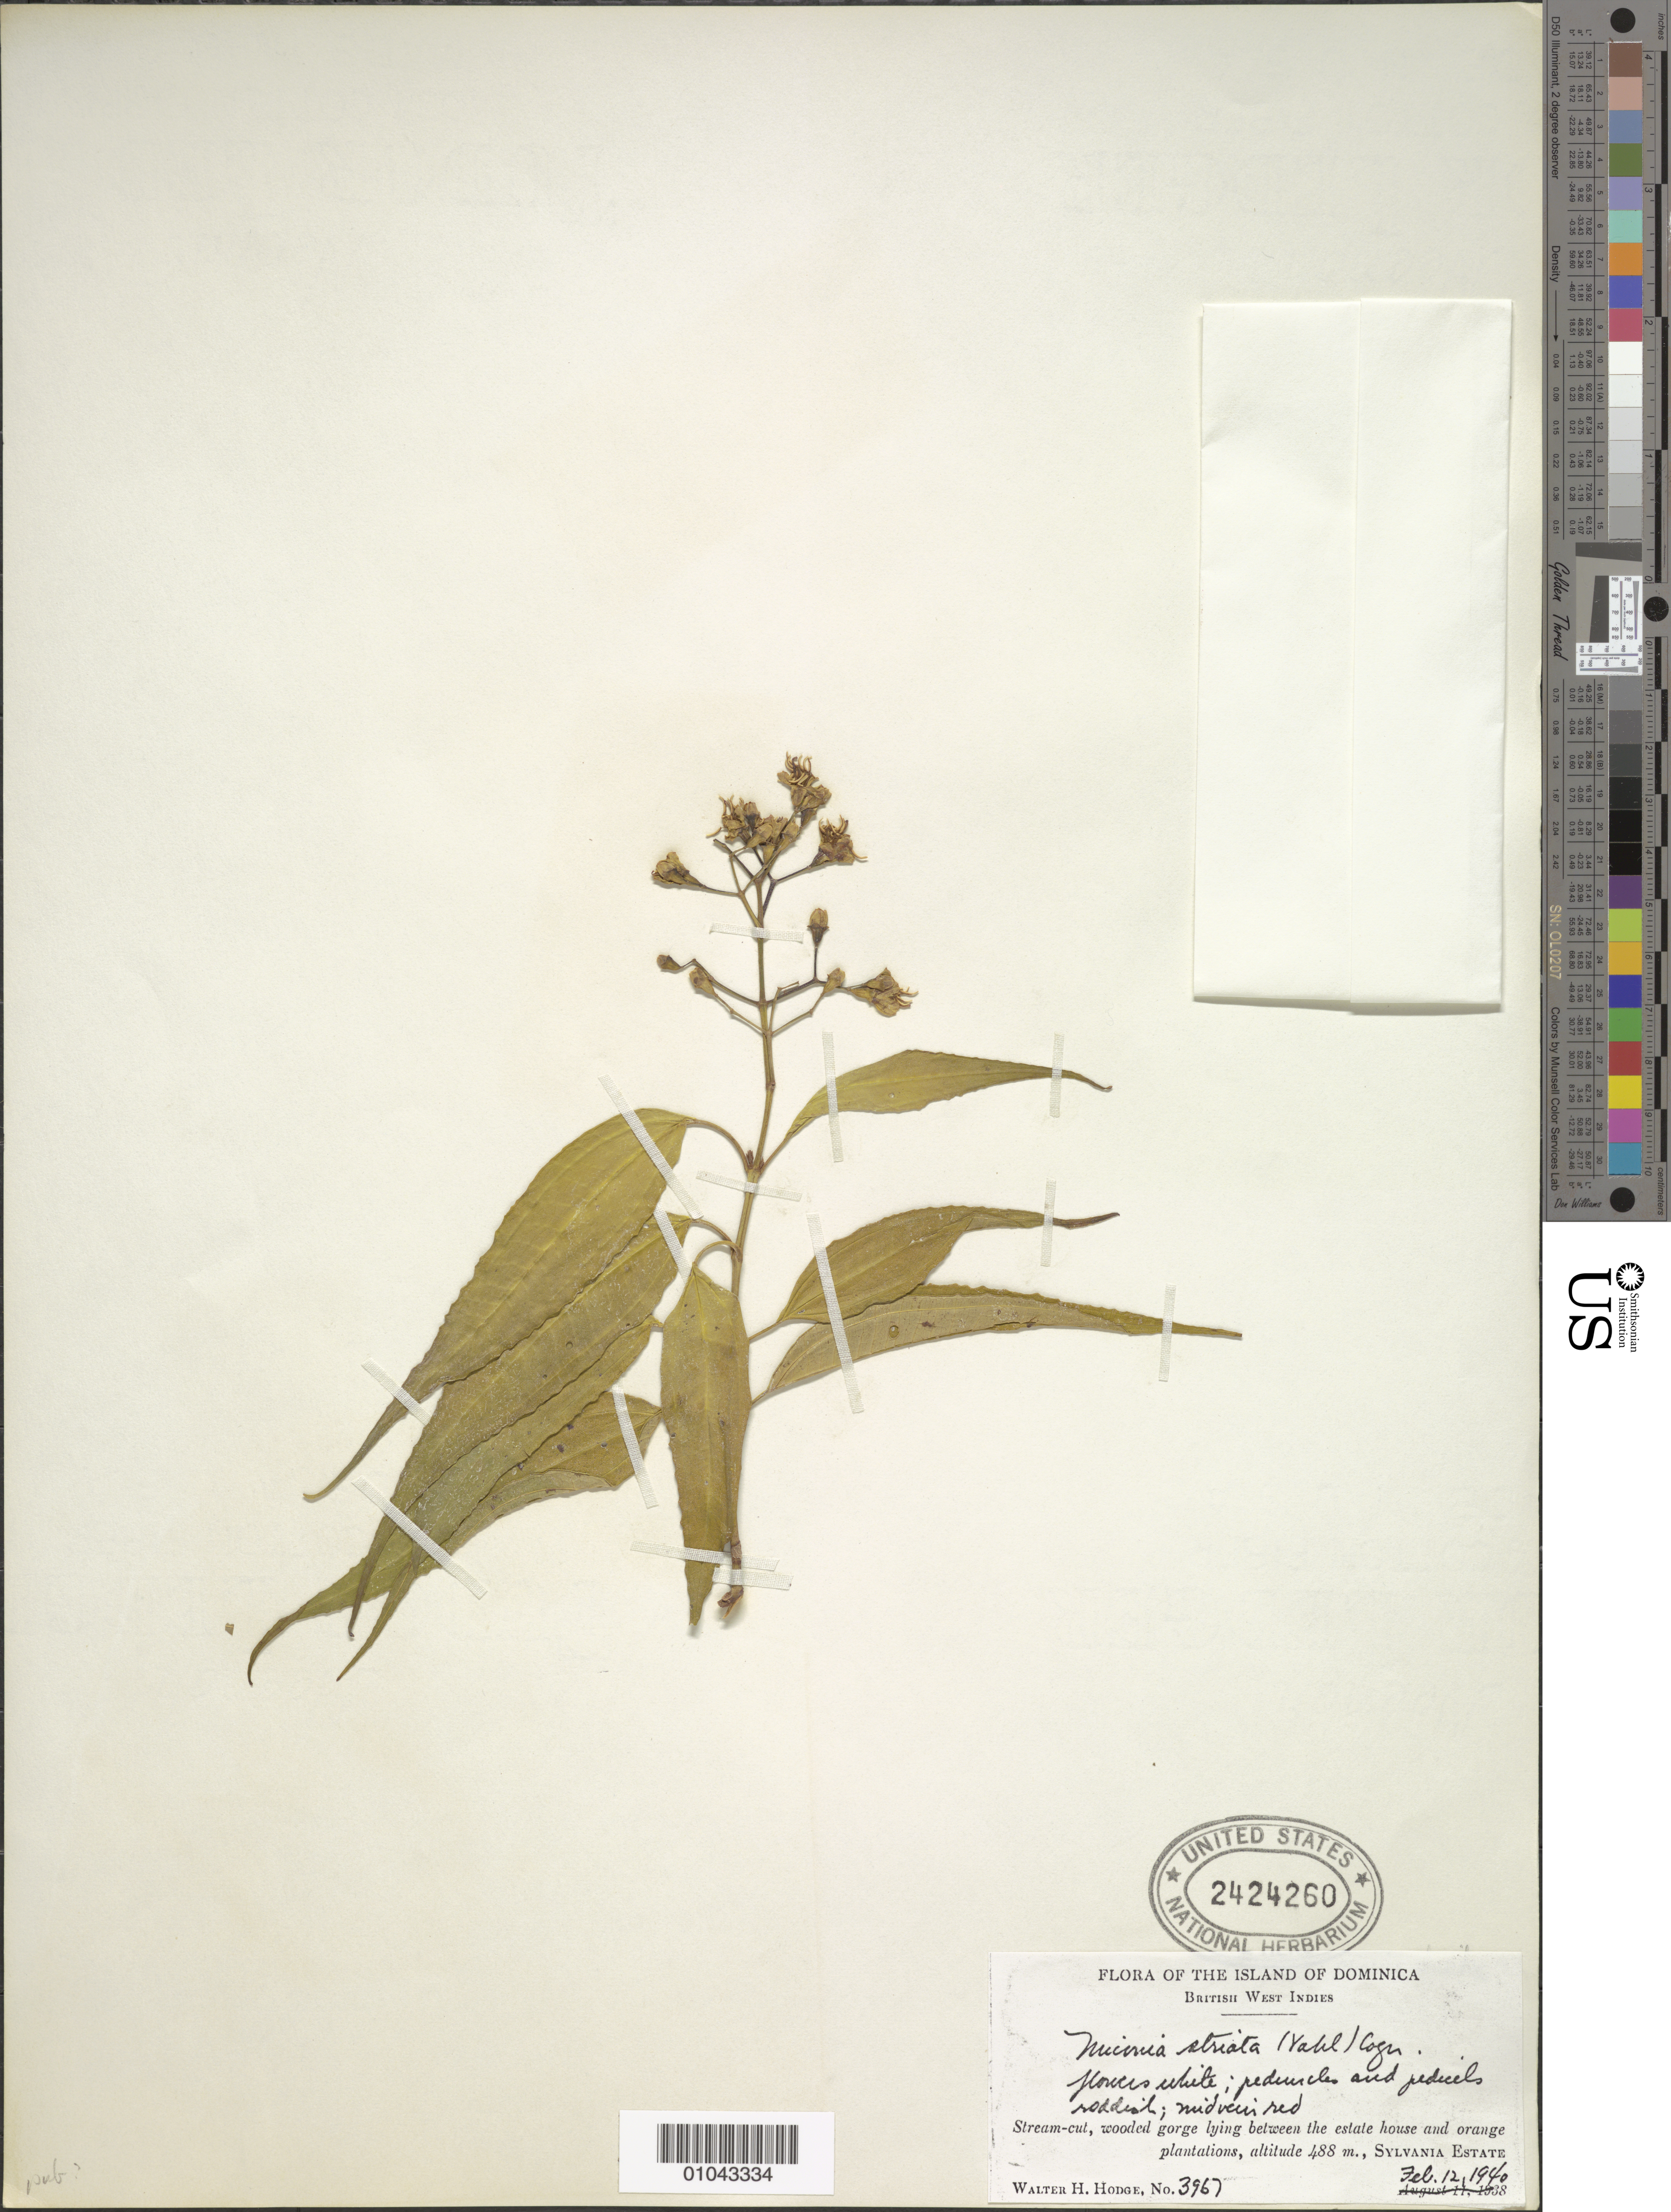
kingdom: Plantae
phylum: Tracheophyta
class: Magnoliopsida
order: Myrtales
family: Melastomataceae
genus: Miconia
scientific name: Miconia striata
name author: (Vahl) Cogn.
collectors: W. Hodge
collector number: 3967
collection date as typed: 12 Feb 1940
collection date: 1940-02-12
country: Dominica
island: Dominica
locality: Sylvania Estate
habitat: Stream-cut, wooded gorge lying between estate house and orange plantations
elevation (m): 488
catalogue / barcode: US 2424260